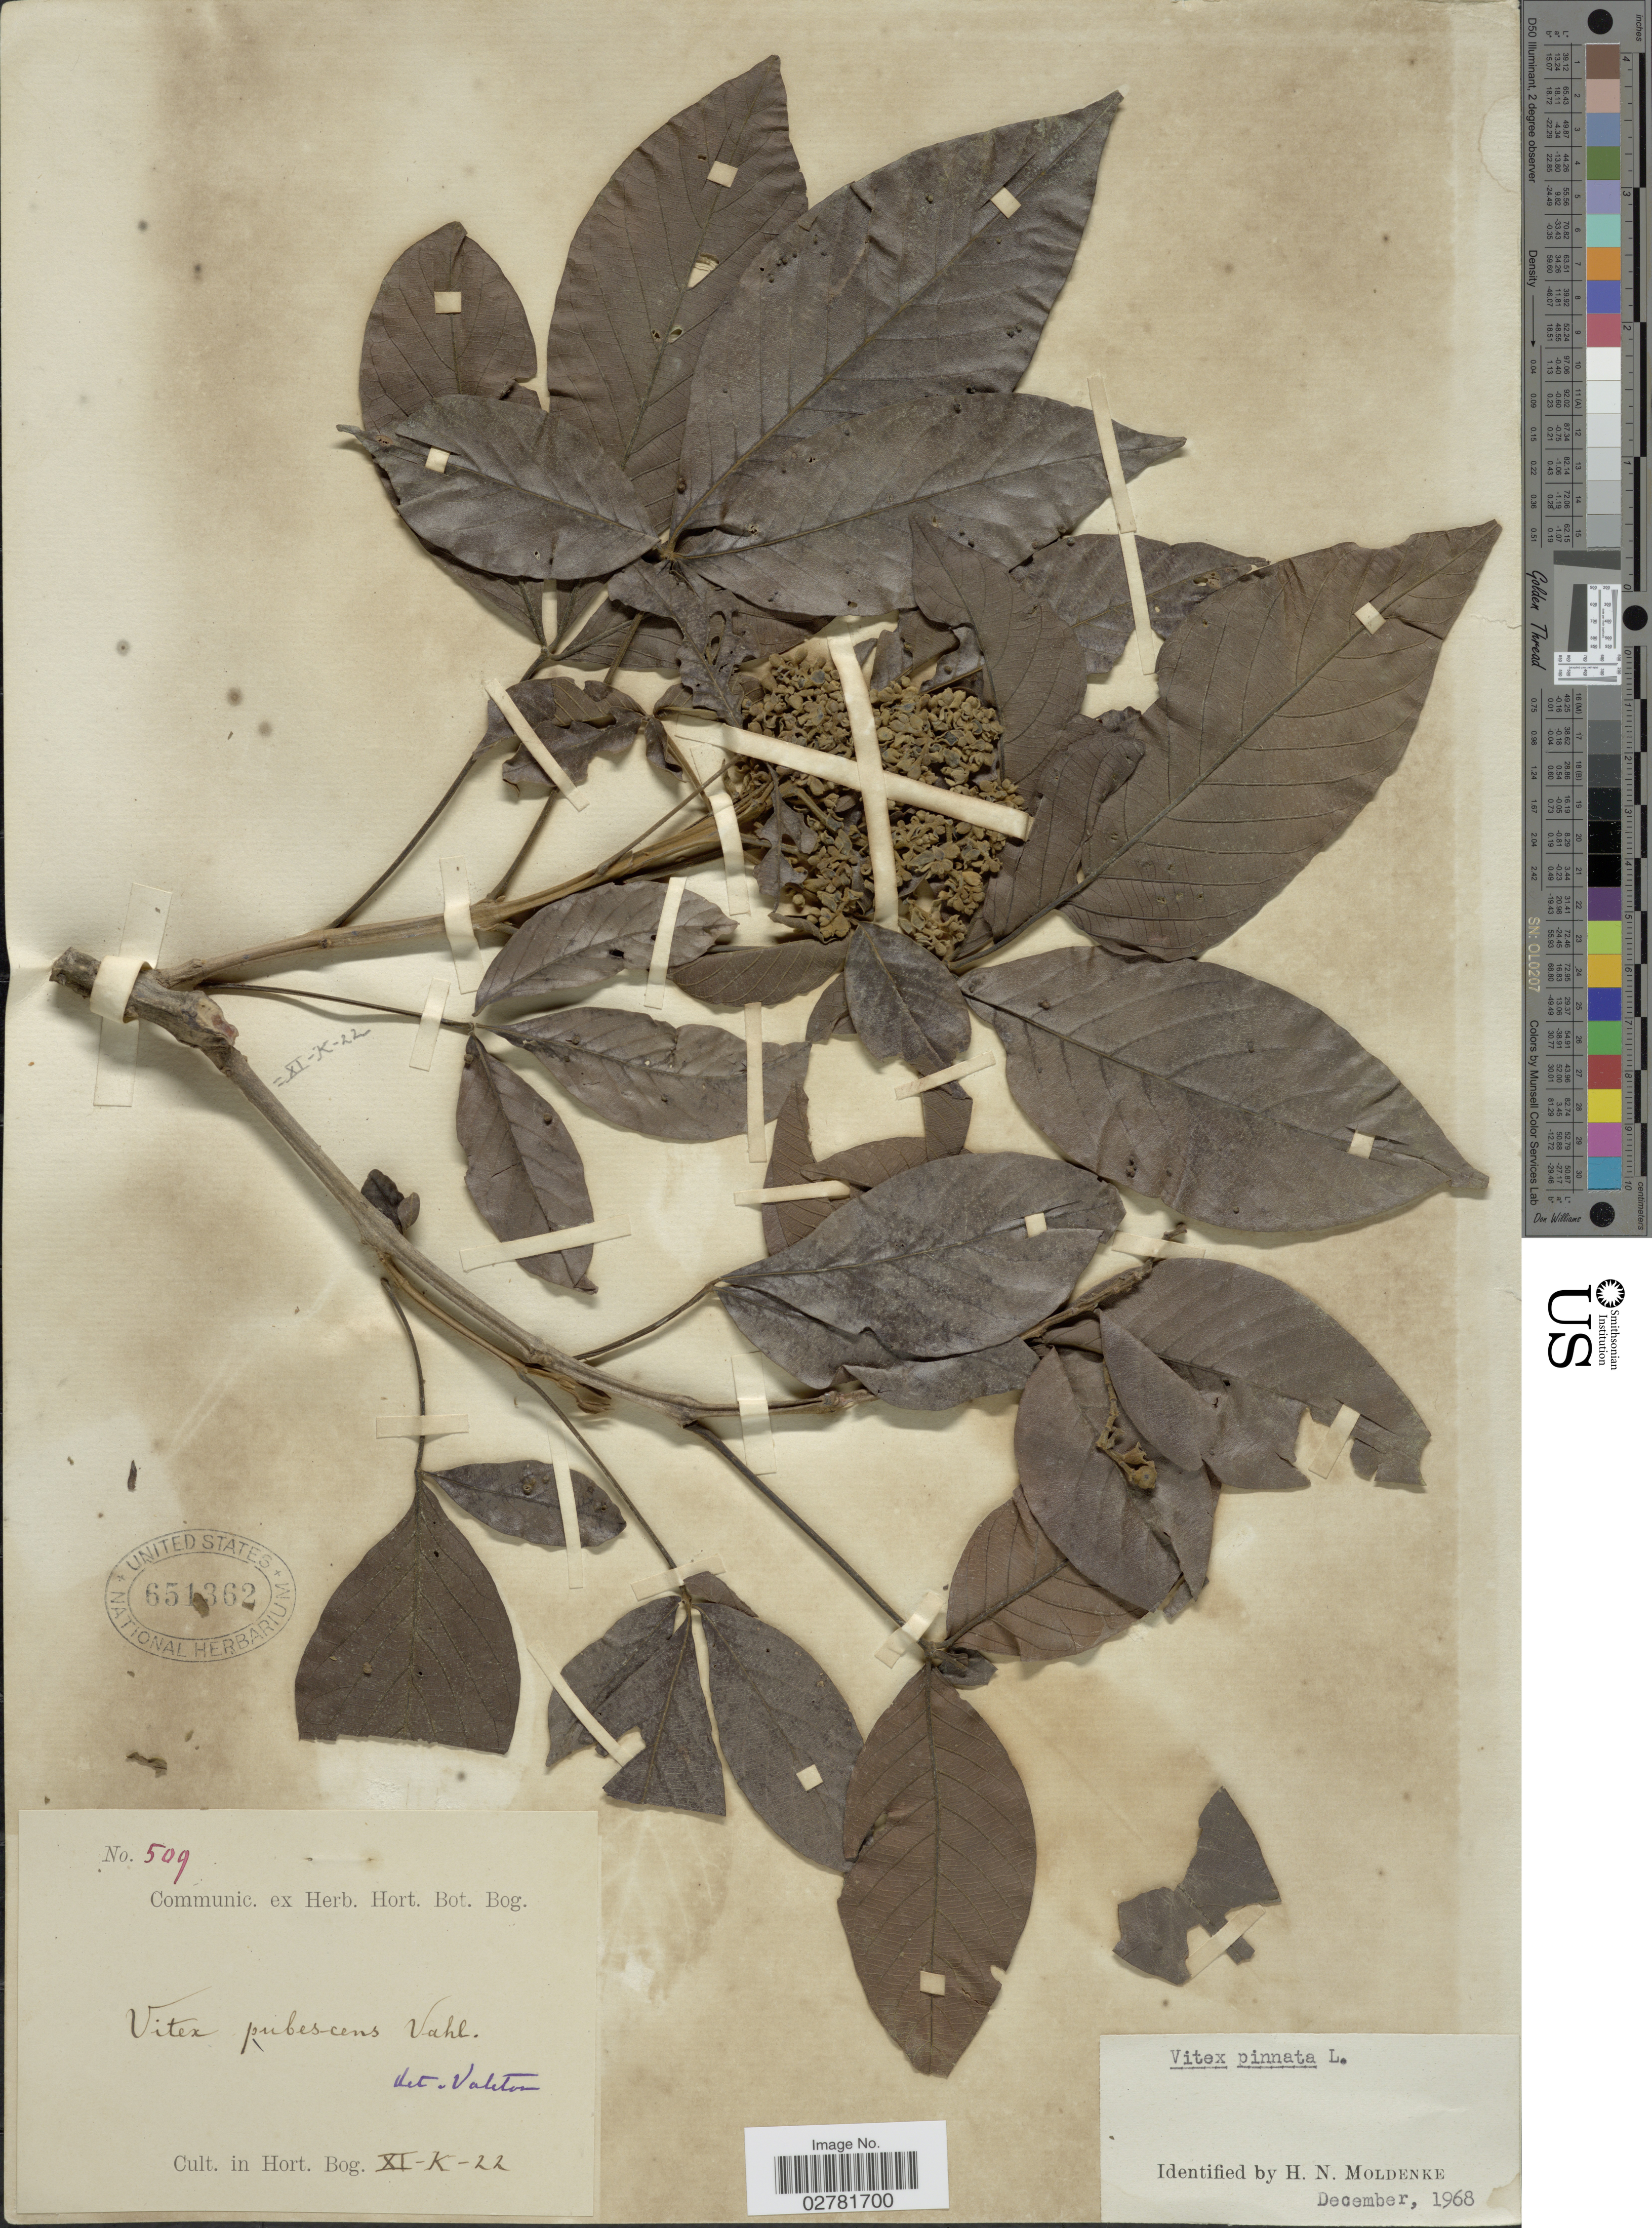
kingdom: Plantae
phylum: Tracheophyta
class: Magnoliopsida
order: Lamiales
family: Lamiaceae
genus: Vitex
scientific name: Vitex pinnata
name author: L.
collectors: ex herb. Hort. Bot. Bog.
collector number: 509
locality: Hort. Bog. XI-K-22.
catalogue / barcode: US 651362